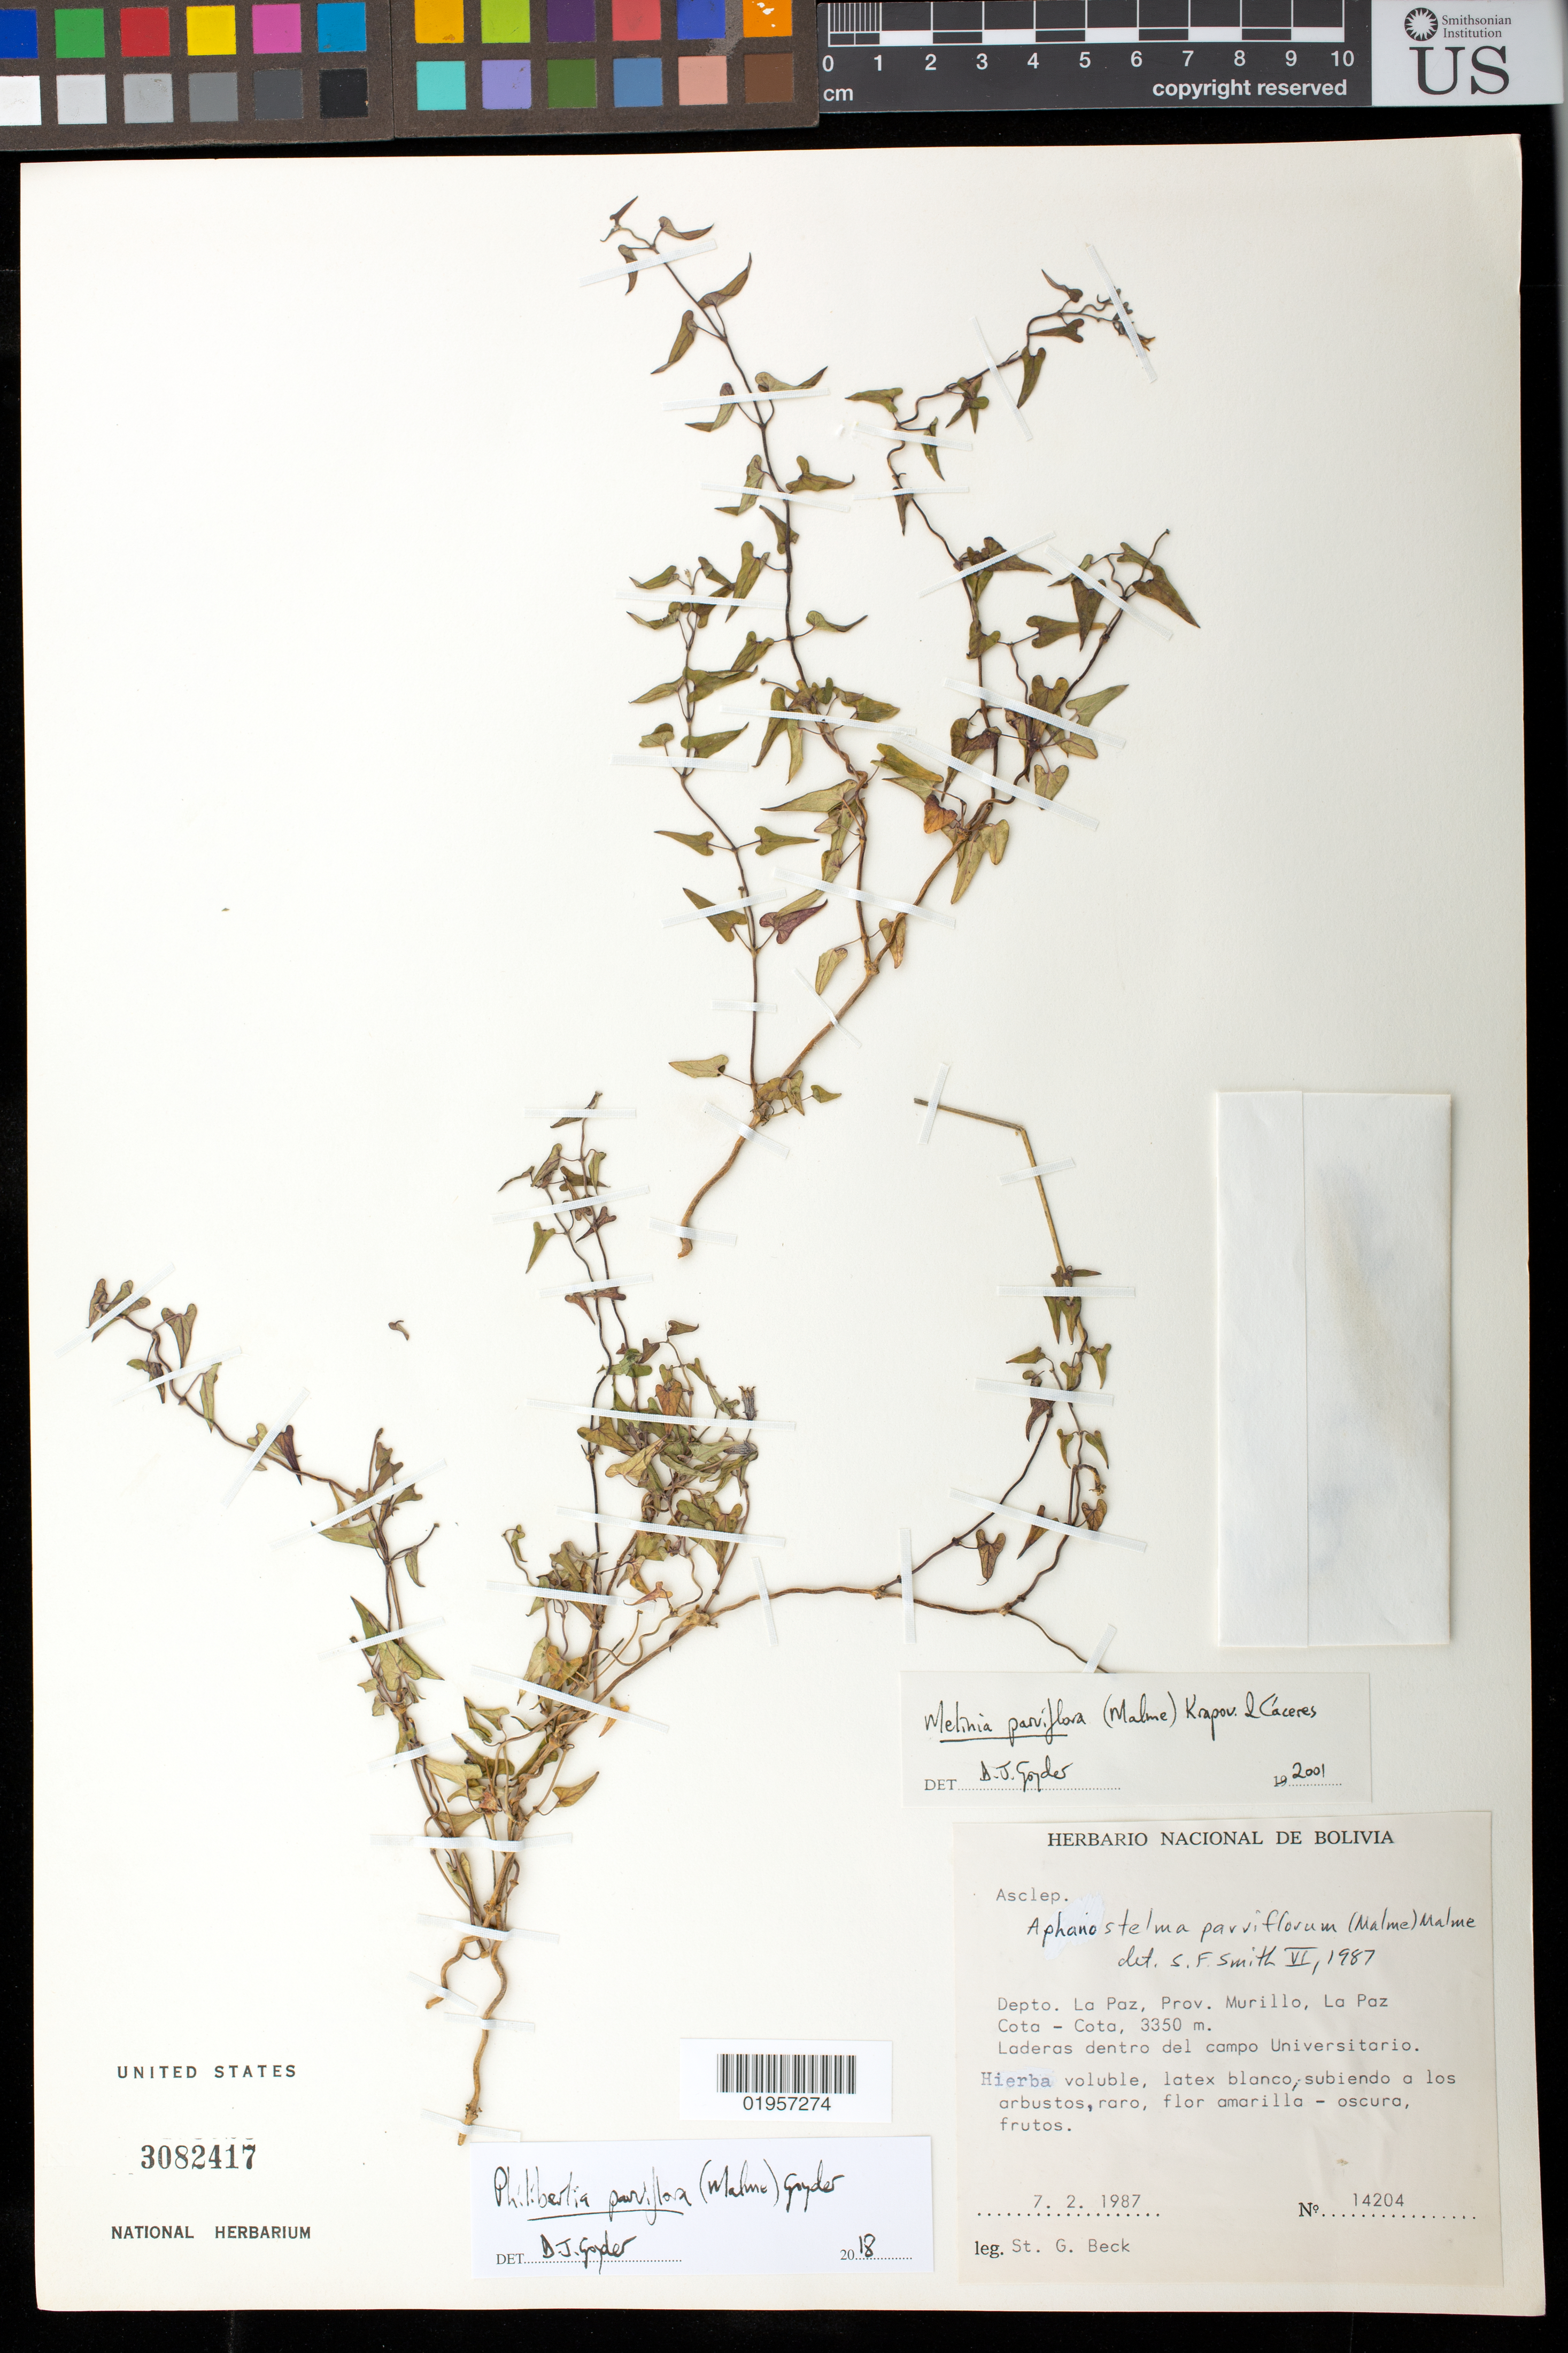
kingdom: Plantae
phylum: Tracheophyta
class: Magnoliopsida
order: Gentianales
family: Apocynaceae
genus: Philibertia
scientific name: Philibertia parviflora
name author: (Malme) Goyder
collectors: S. G. Beck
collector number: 14204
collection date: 1987-02-07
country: Bolivia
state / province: La Paz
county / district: Murillo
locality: Lapaz, Cota- Cota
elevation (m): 3350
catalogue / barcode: US 3082417